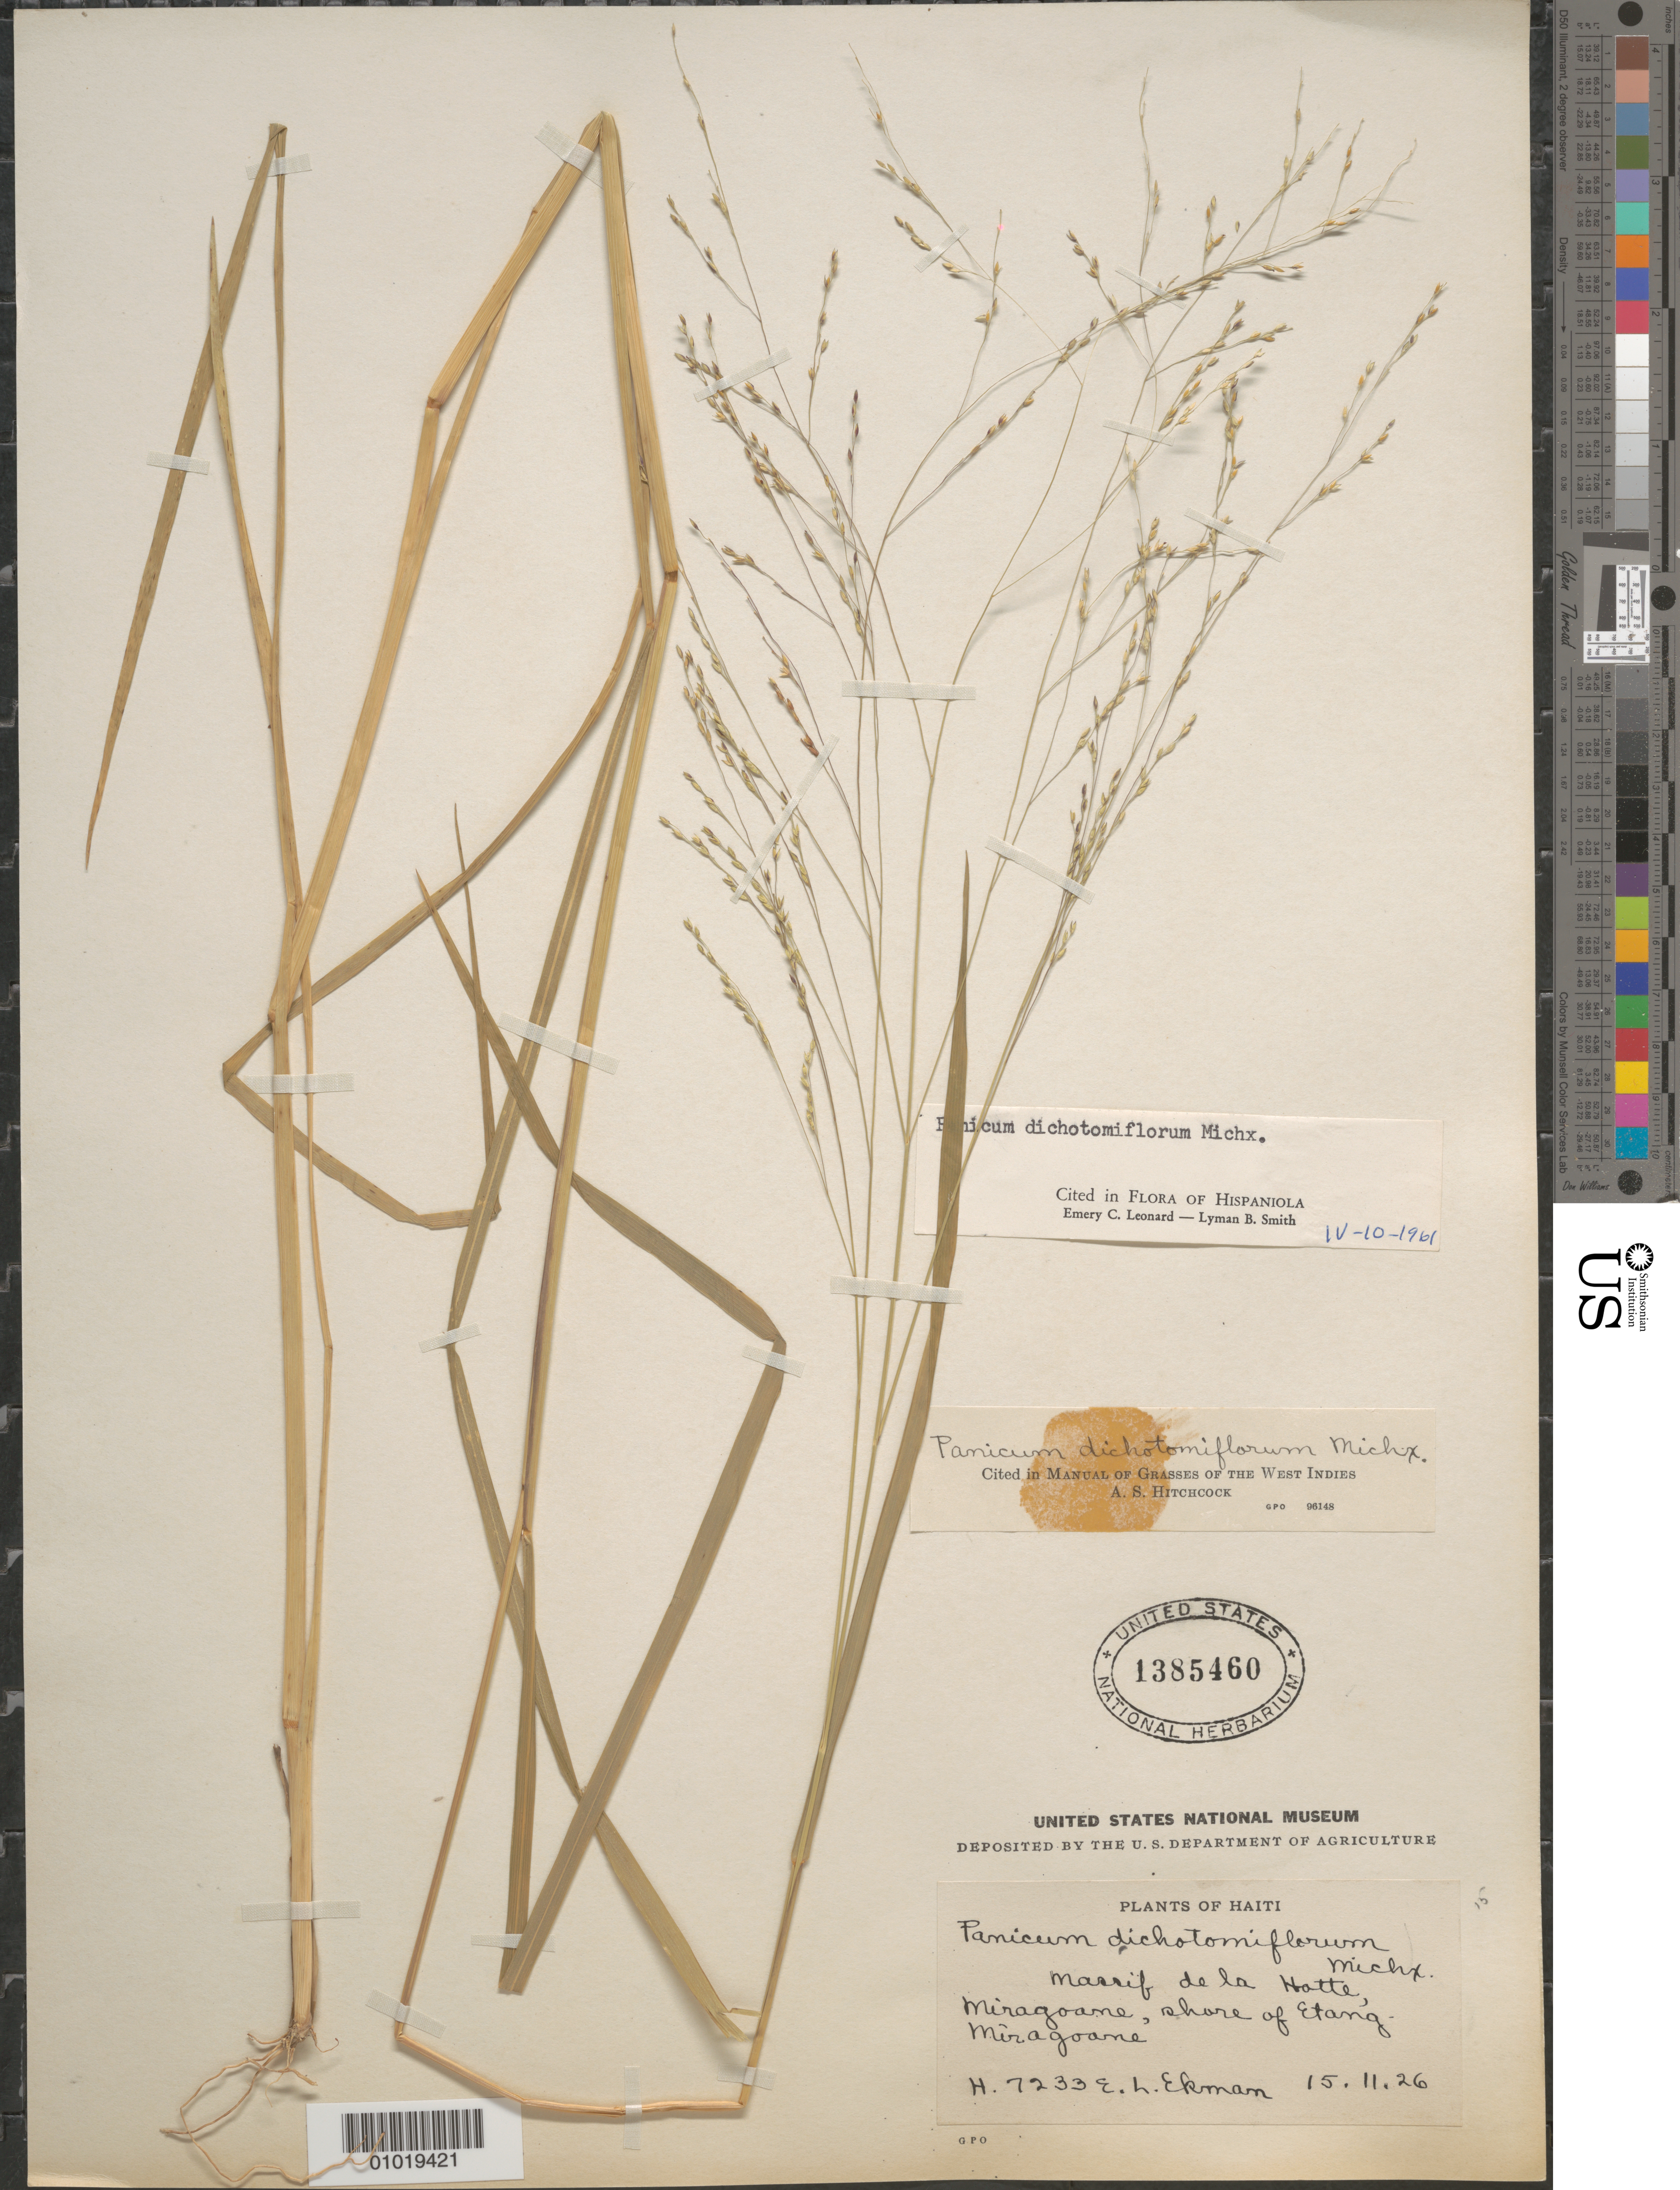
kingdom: Plantae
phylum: Tracheophyta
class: Liliopsida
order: Poales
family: Poaceae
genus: Panicum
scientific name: Panicum dichotomiflorum subsp. dichotomiflorum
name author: Michx.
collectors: E. L. Ekman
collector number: H 7233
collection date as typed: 15 Nov 1926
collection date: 1926-11-15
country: Haiti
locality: Massif de la Hotte, Miragoane, shore of Etang Miragoane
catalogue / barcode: US 1385460